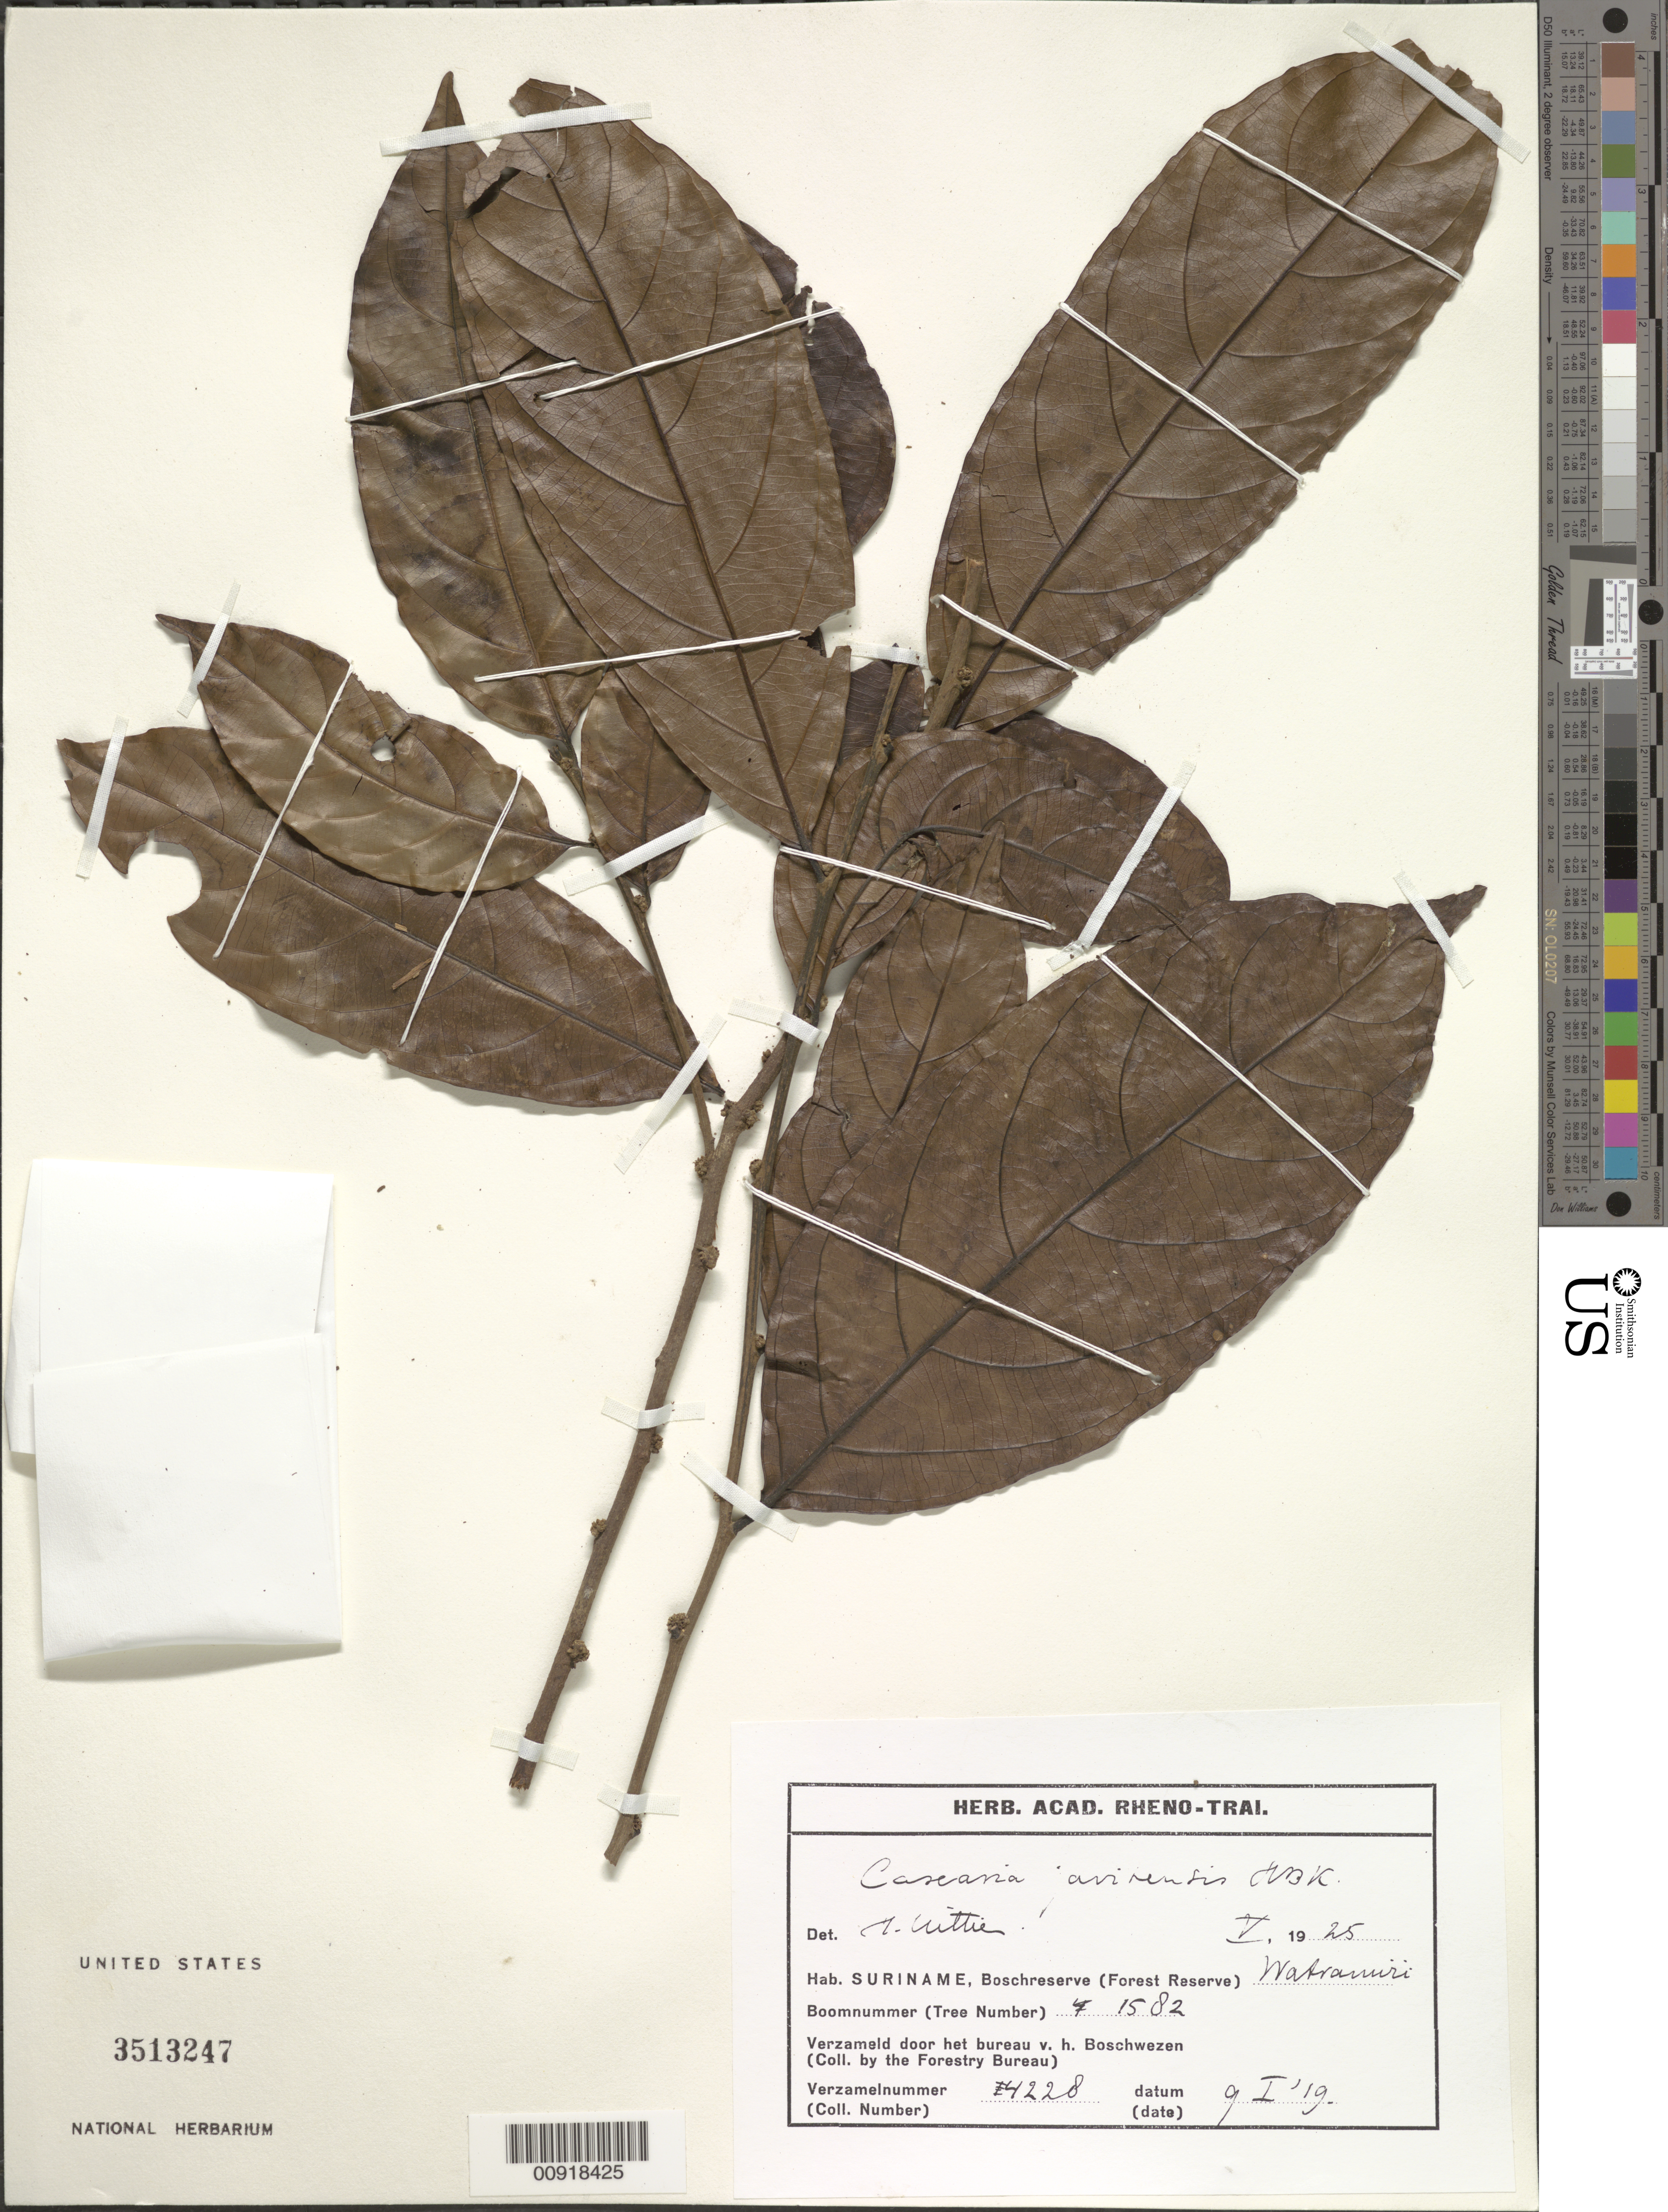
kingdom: Plantae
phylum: Tracheophyta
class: Magnoliopsida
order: Malpighiales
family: Salicaceae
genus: Piparea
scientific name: Piparea multiflora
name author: C.F. Gaertn.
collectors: Forestry Bureau-Surinam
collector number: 4228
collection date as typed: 9-Jan-19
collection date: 1919-01-09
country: Suriname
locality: Forest Reserve, Watramiri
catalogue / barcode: US 3513247